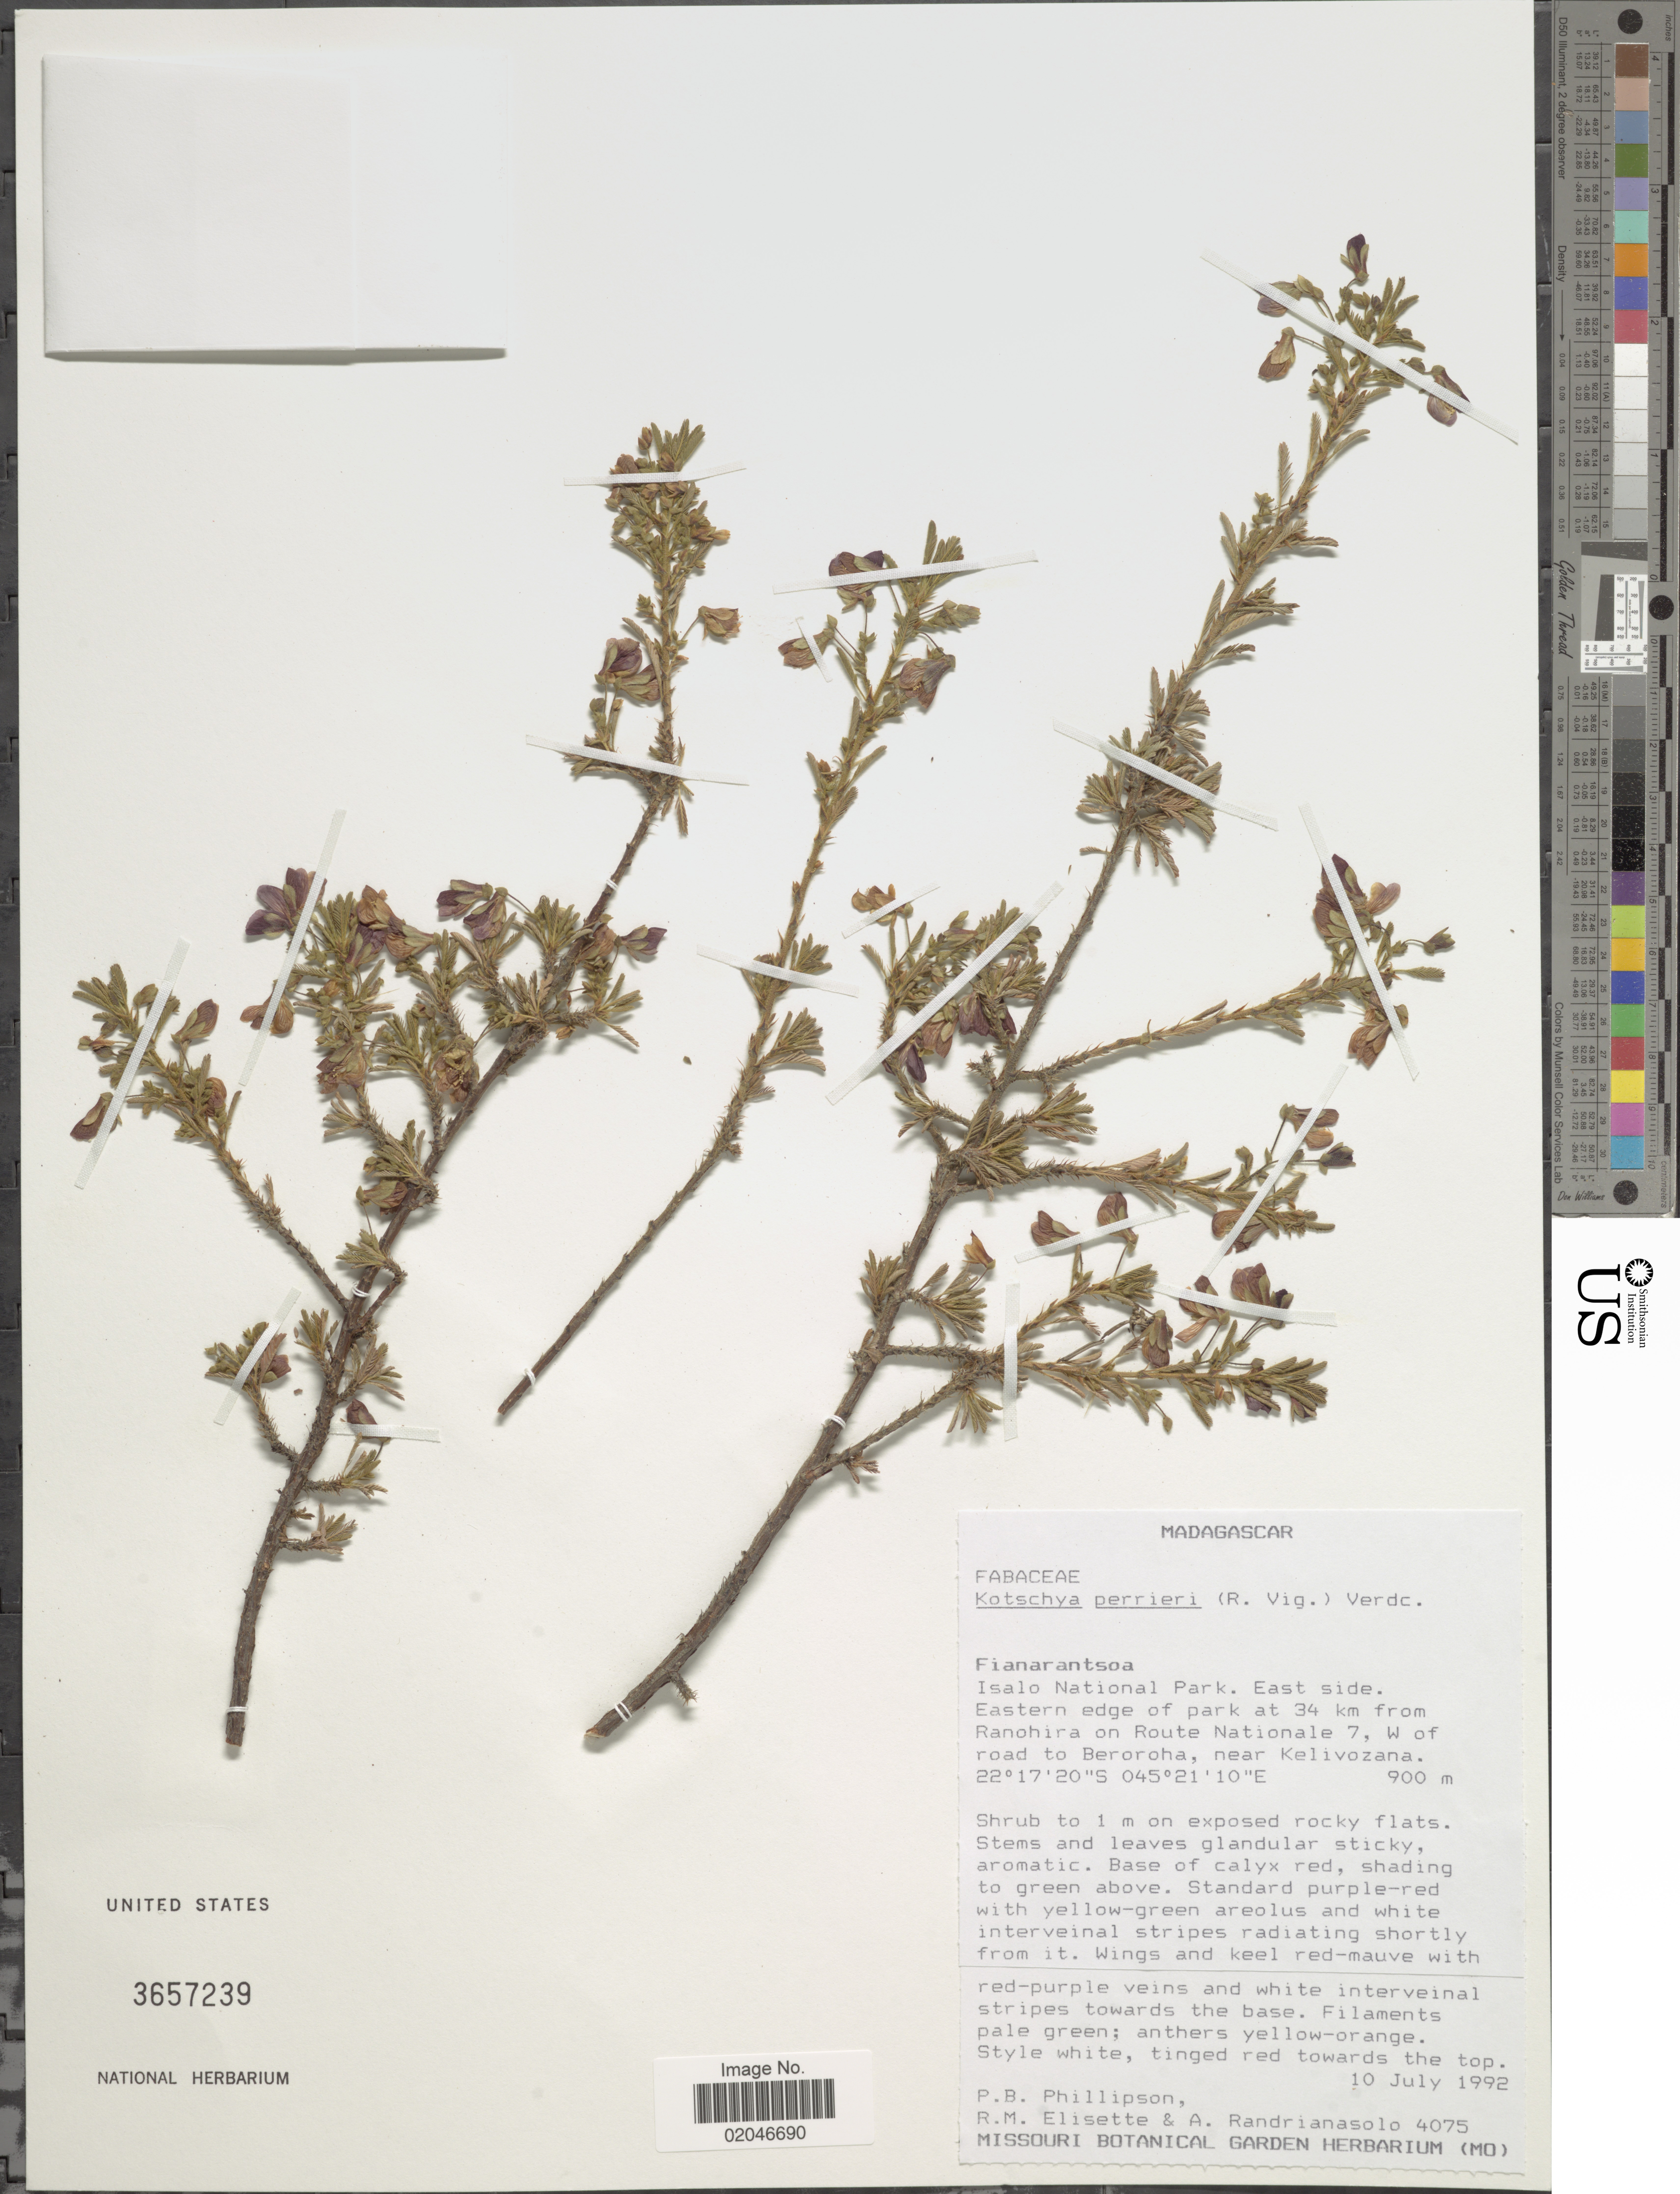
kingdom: Plantae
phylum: Tracheophyta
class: Magnoliopsida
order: Fabales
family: Fabaceae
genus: Kotschya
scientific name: Kotschya perrieri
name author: (R. Vig.) Verdc.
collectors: P. B. Phillipson, M. Rahelivololona & A. Randrianasolo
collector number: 4075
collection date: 1992-07-10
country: Madagascar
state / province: Ihorombe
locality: Isalo National park. East side. Eastern edge of park at 34 km from Ranohira on Route Nationale 7, W of road to Beroroha, near Kelivozana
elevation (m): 900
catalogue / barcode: US 3657239